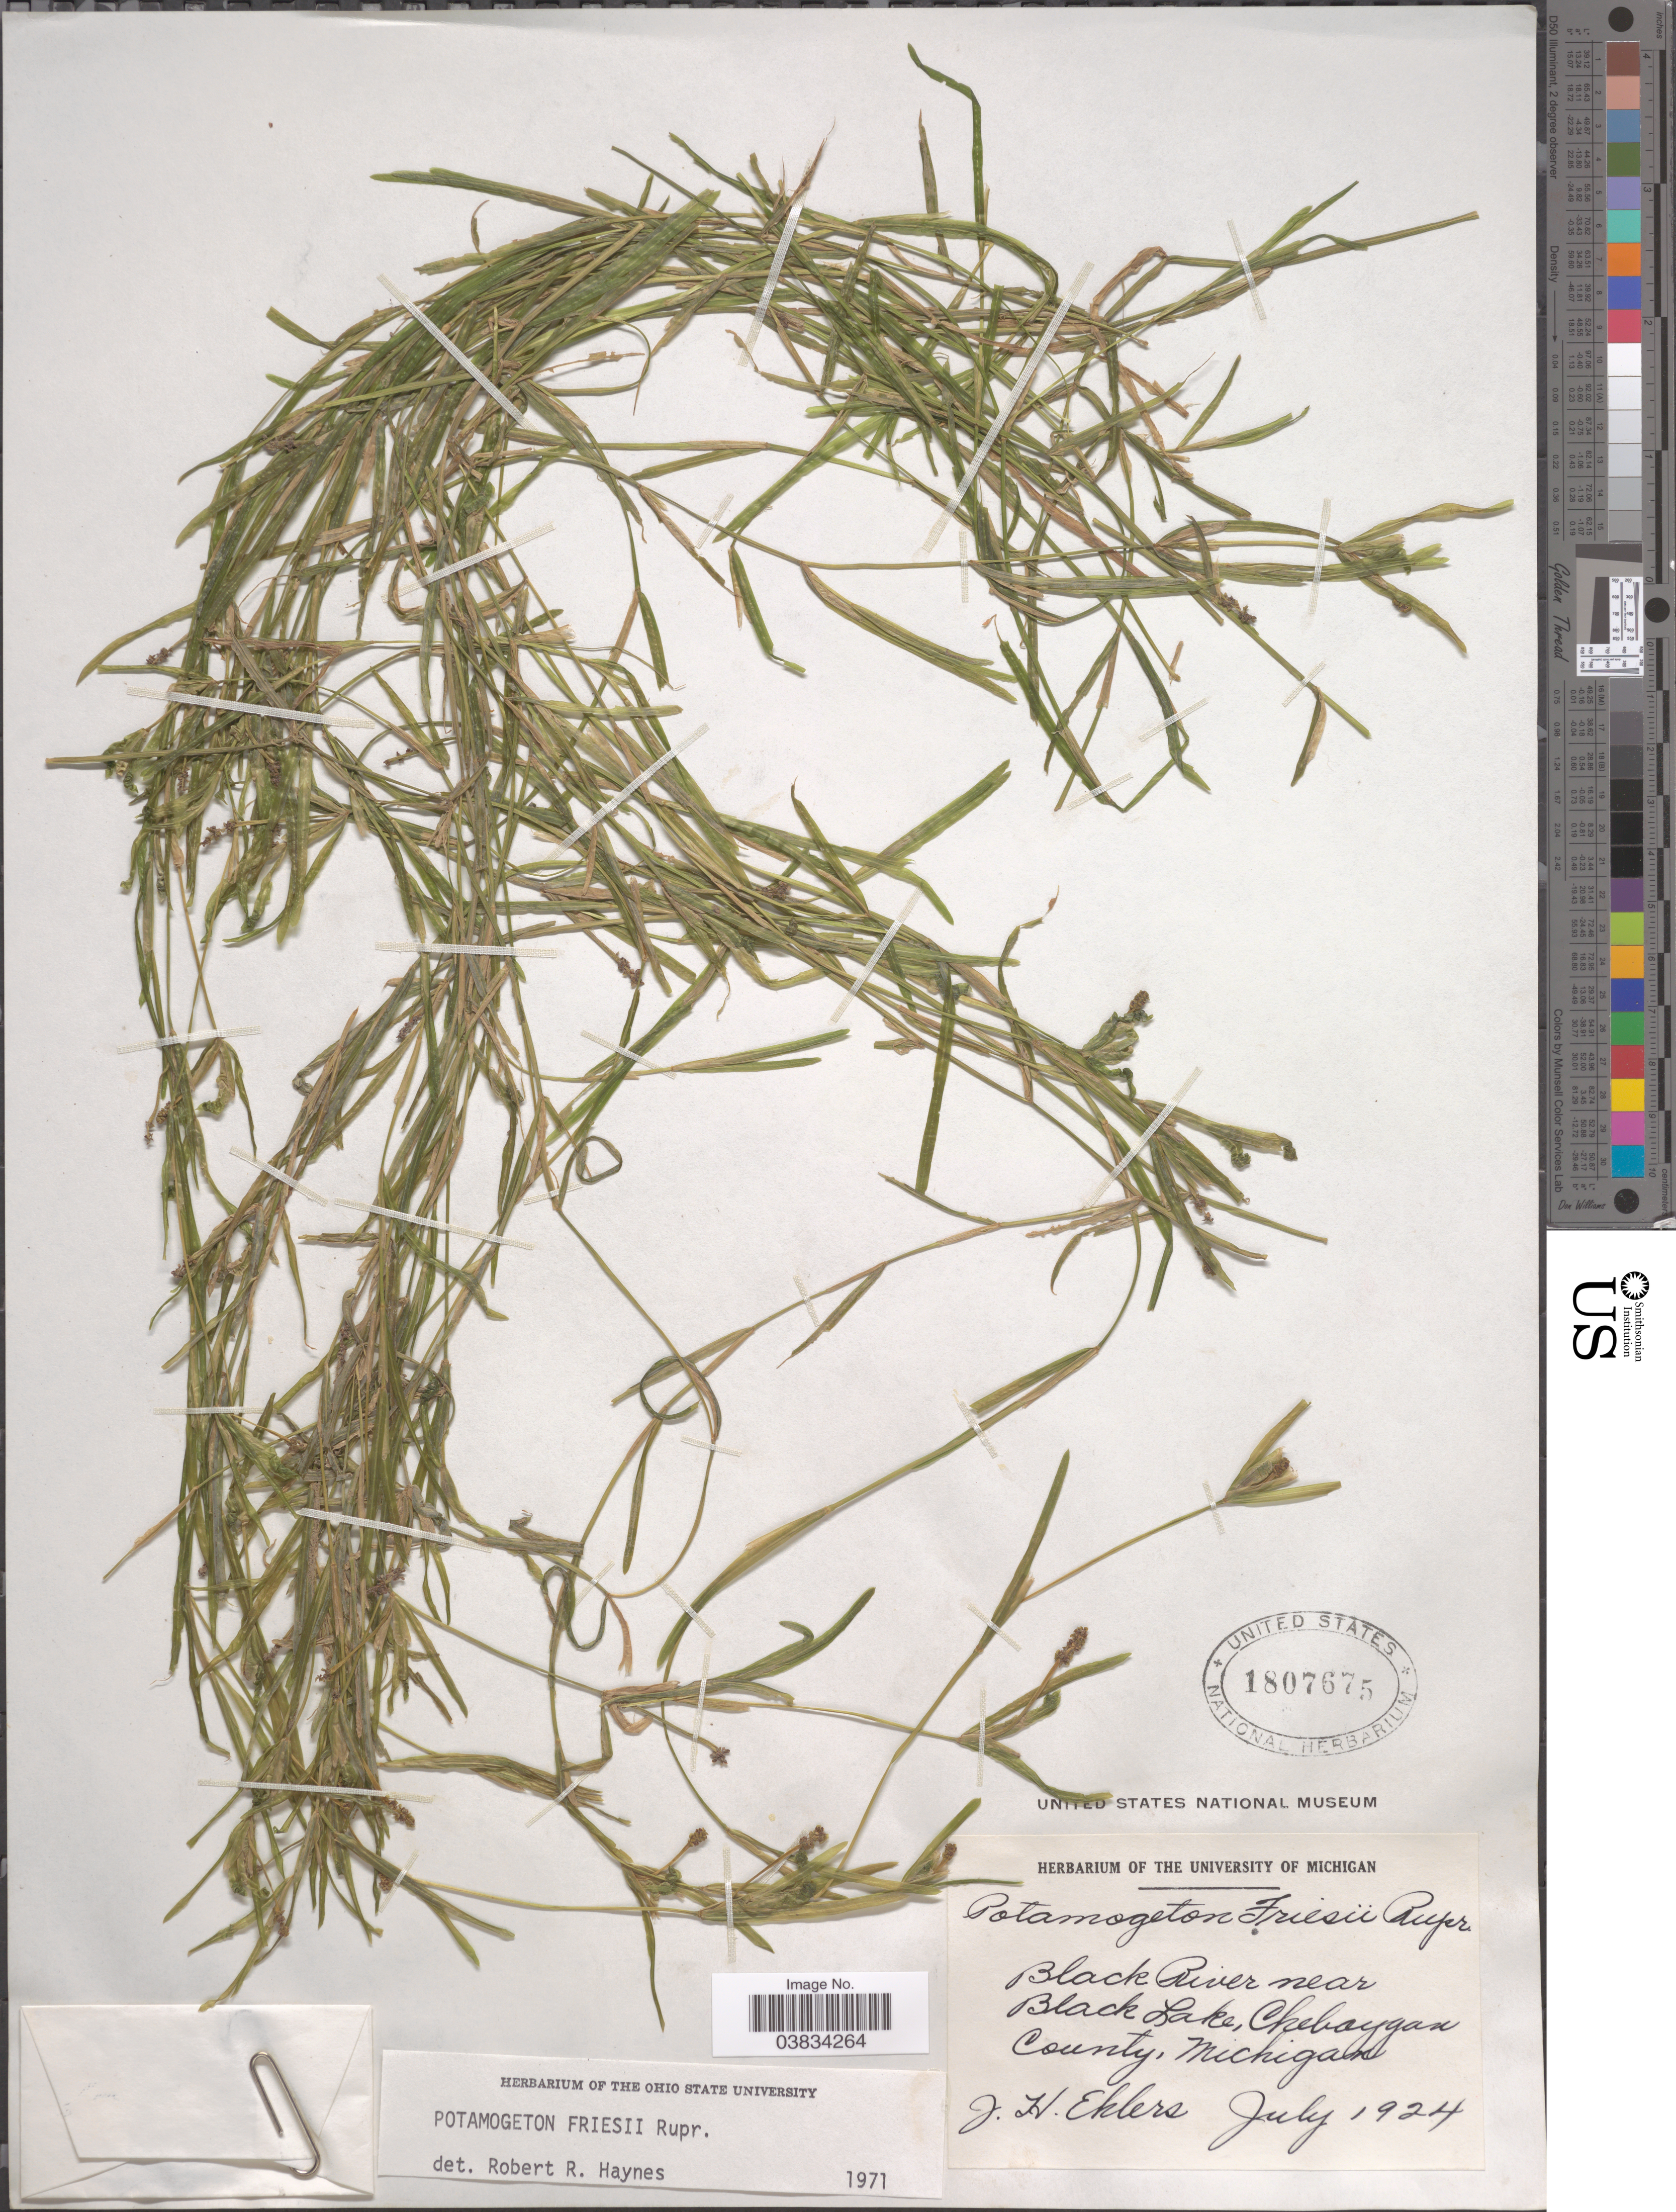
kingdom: Plantae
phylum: Tracheophyta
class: Liliopsida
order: Alismatales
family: Potamogetonaceae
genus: Potamogeton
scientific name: Potamogeton friesii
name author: Rupr.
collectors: J. H. Ehlers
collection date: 1924-07-01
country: United States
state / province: Michigan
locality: Black River near Black Lake, Cheboygan County.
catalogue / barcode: US 1807675